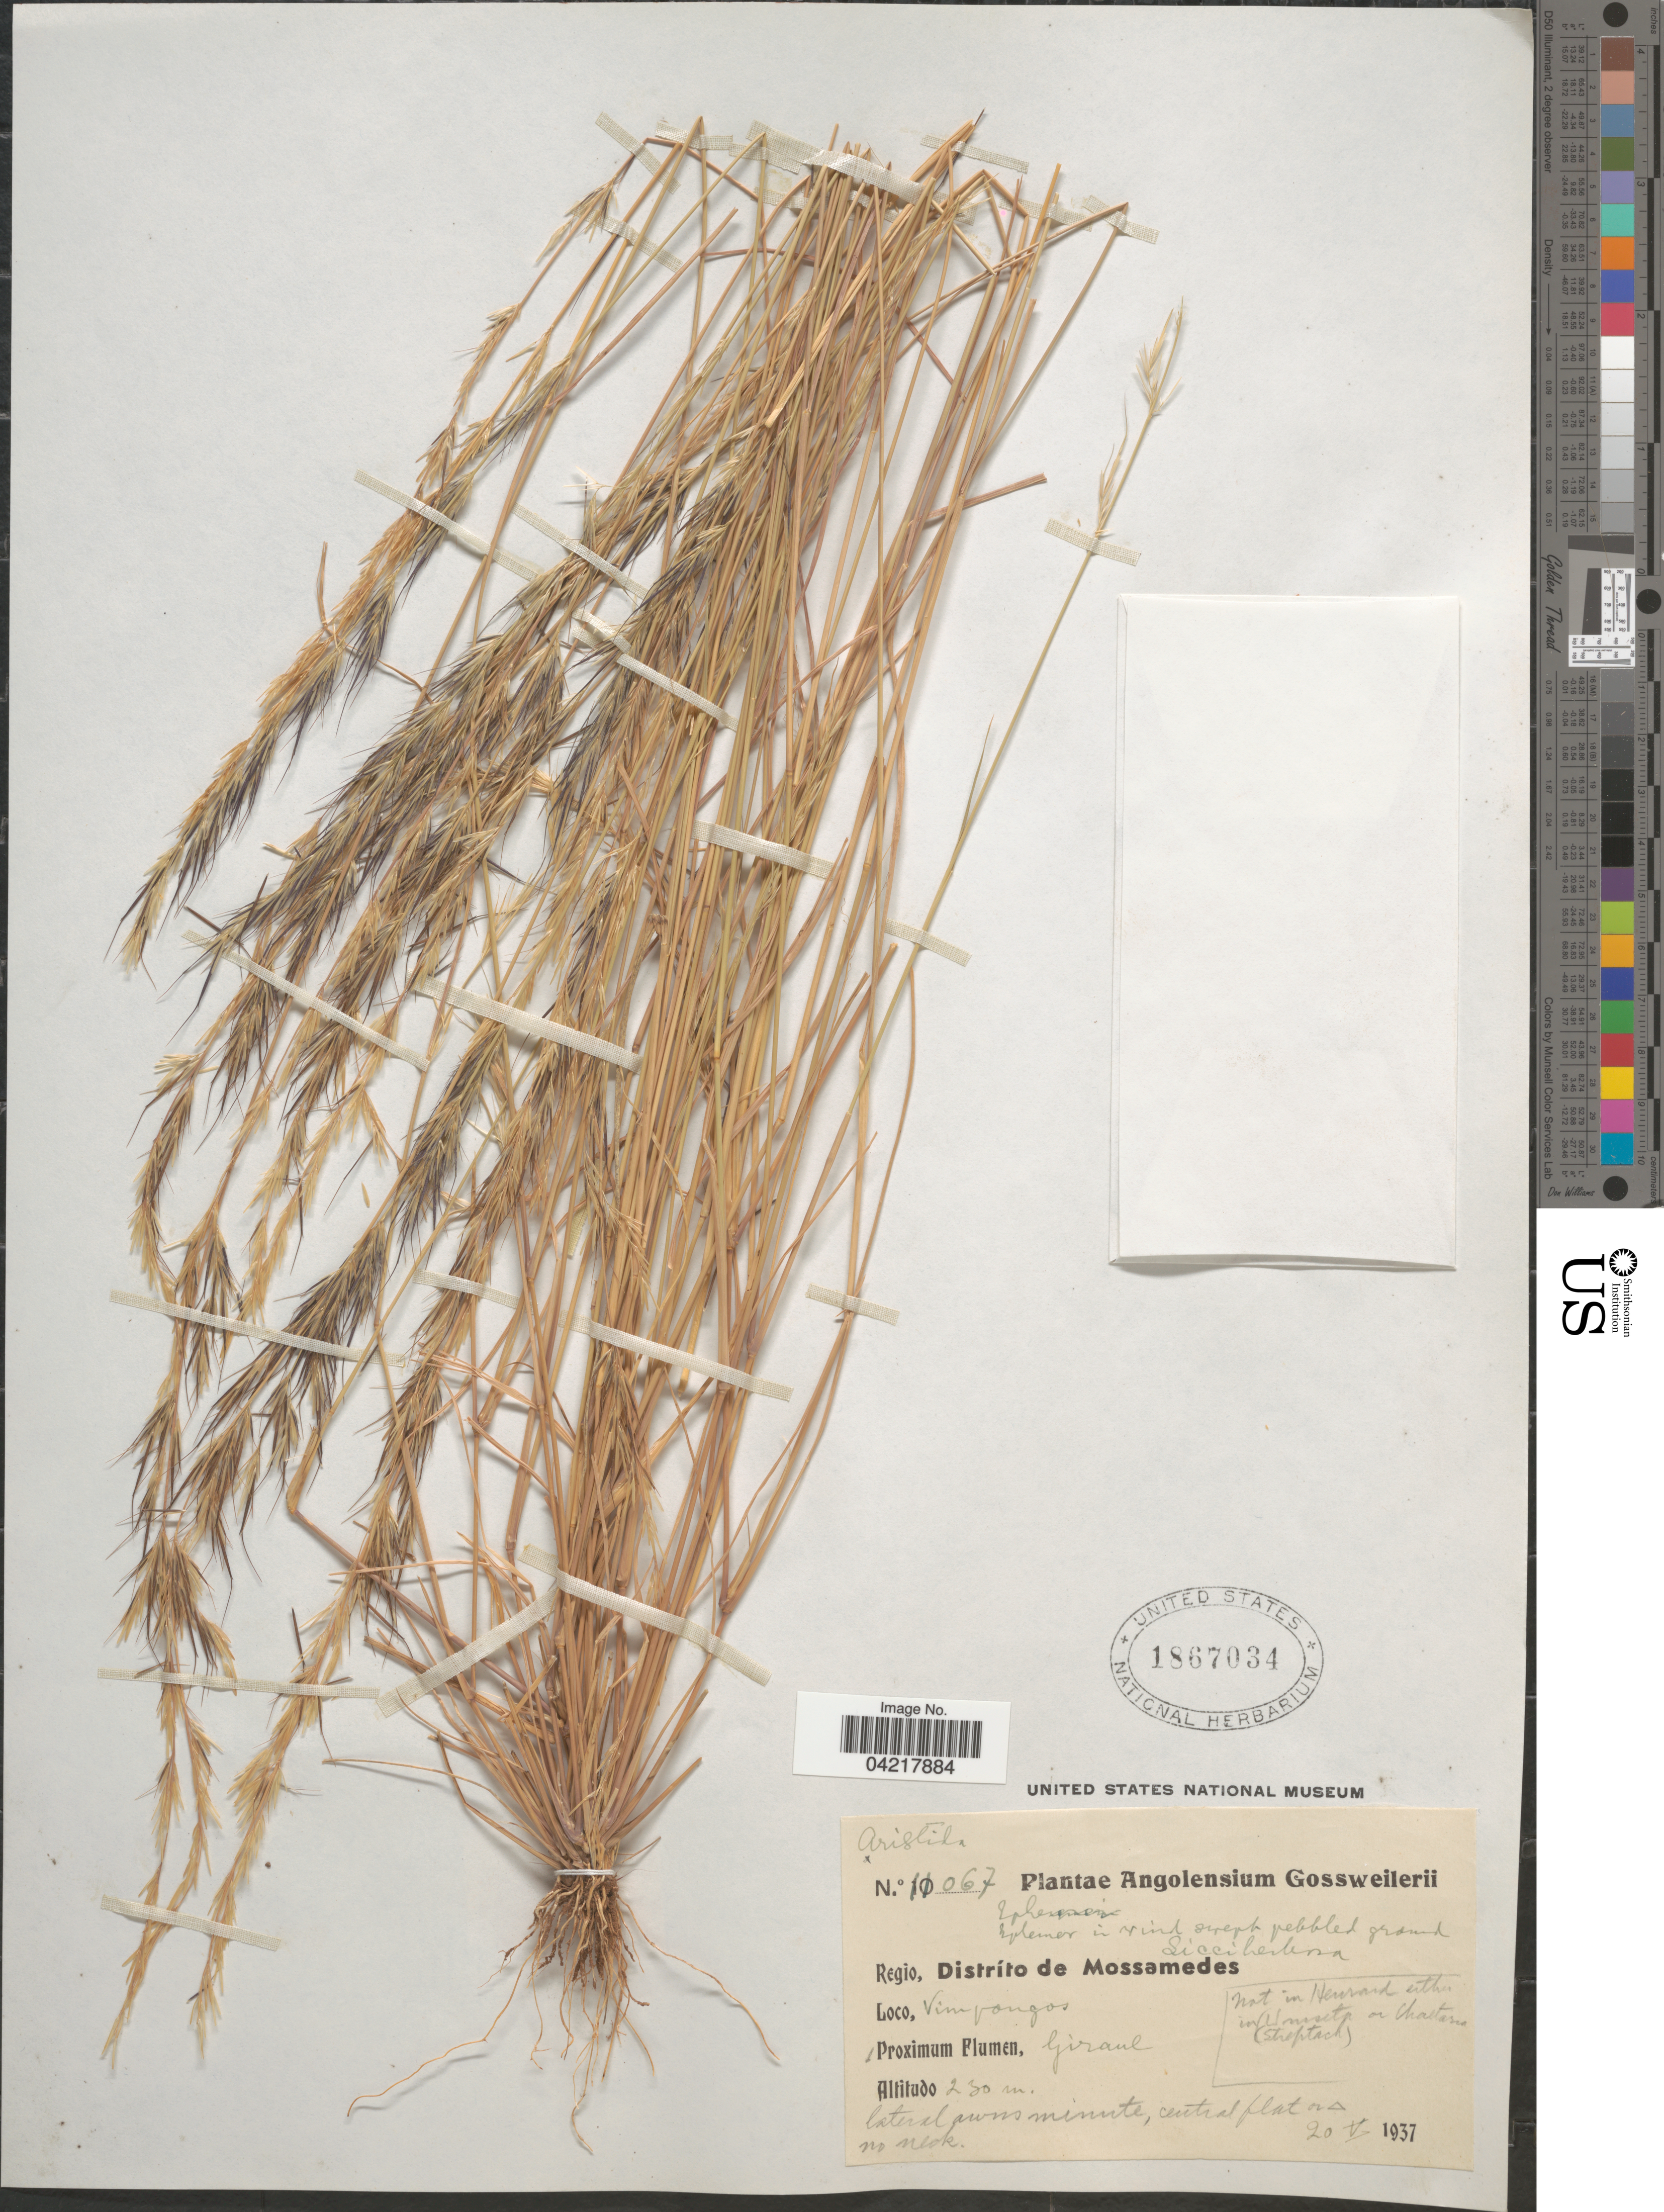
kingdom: Plantae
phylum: Tracheophyta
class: Liliopsida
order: Poales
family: Poaceae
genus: Aristida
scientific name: Aristida sp.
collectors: -. Gossweiler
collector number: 11067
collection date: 1937-05-20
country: Angola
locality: Regio, Distrítp de Mossamedes. Vimbungo. Proximum Flumen, Giraul.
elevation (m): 230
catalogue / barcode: US 1867034